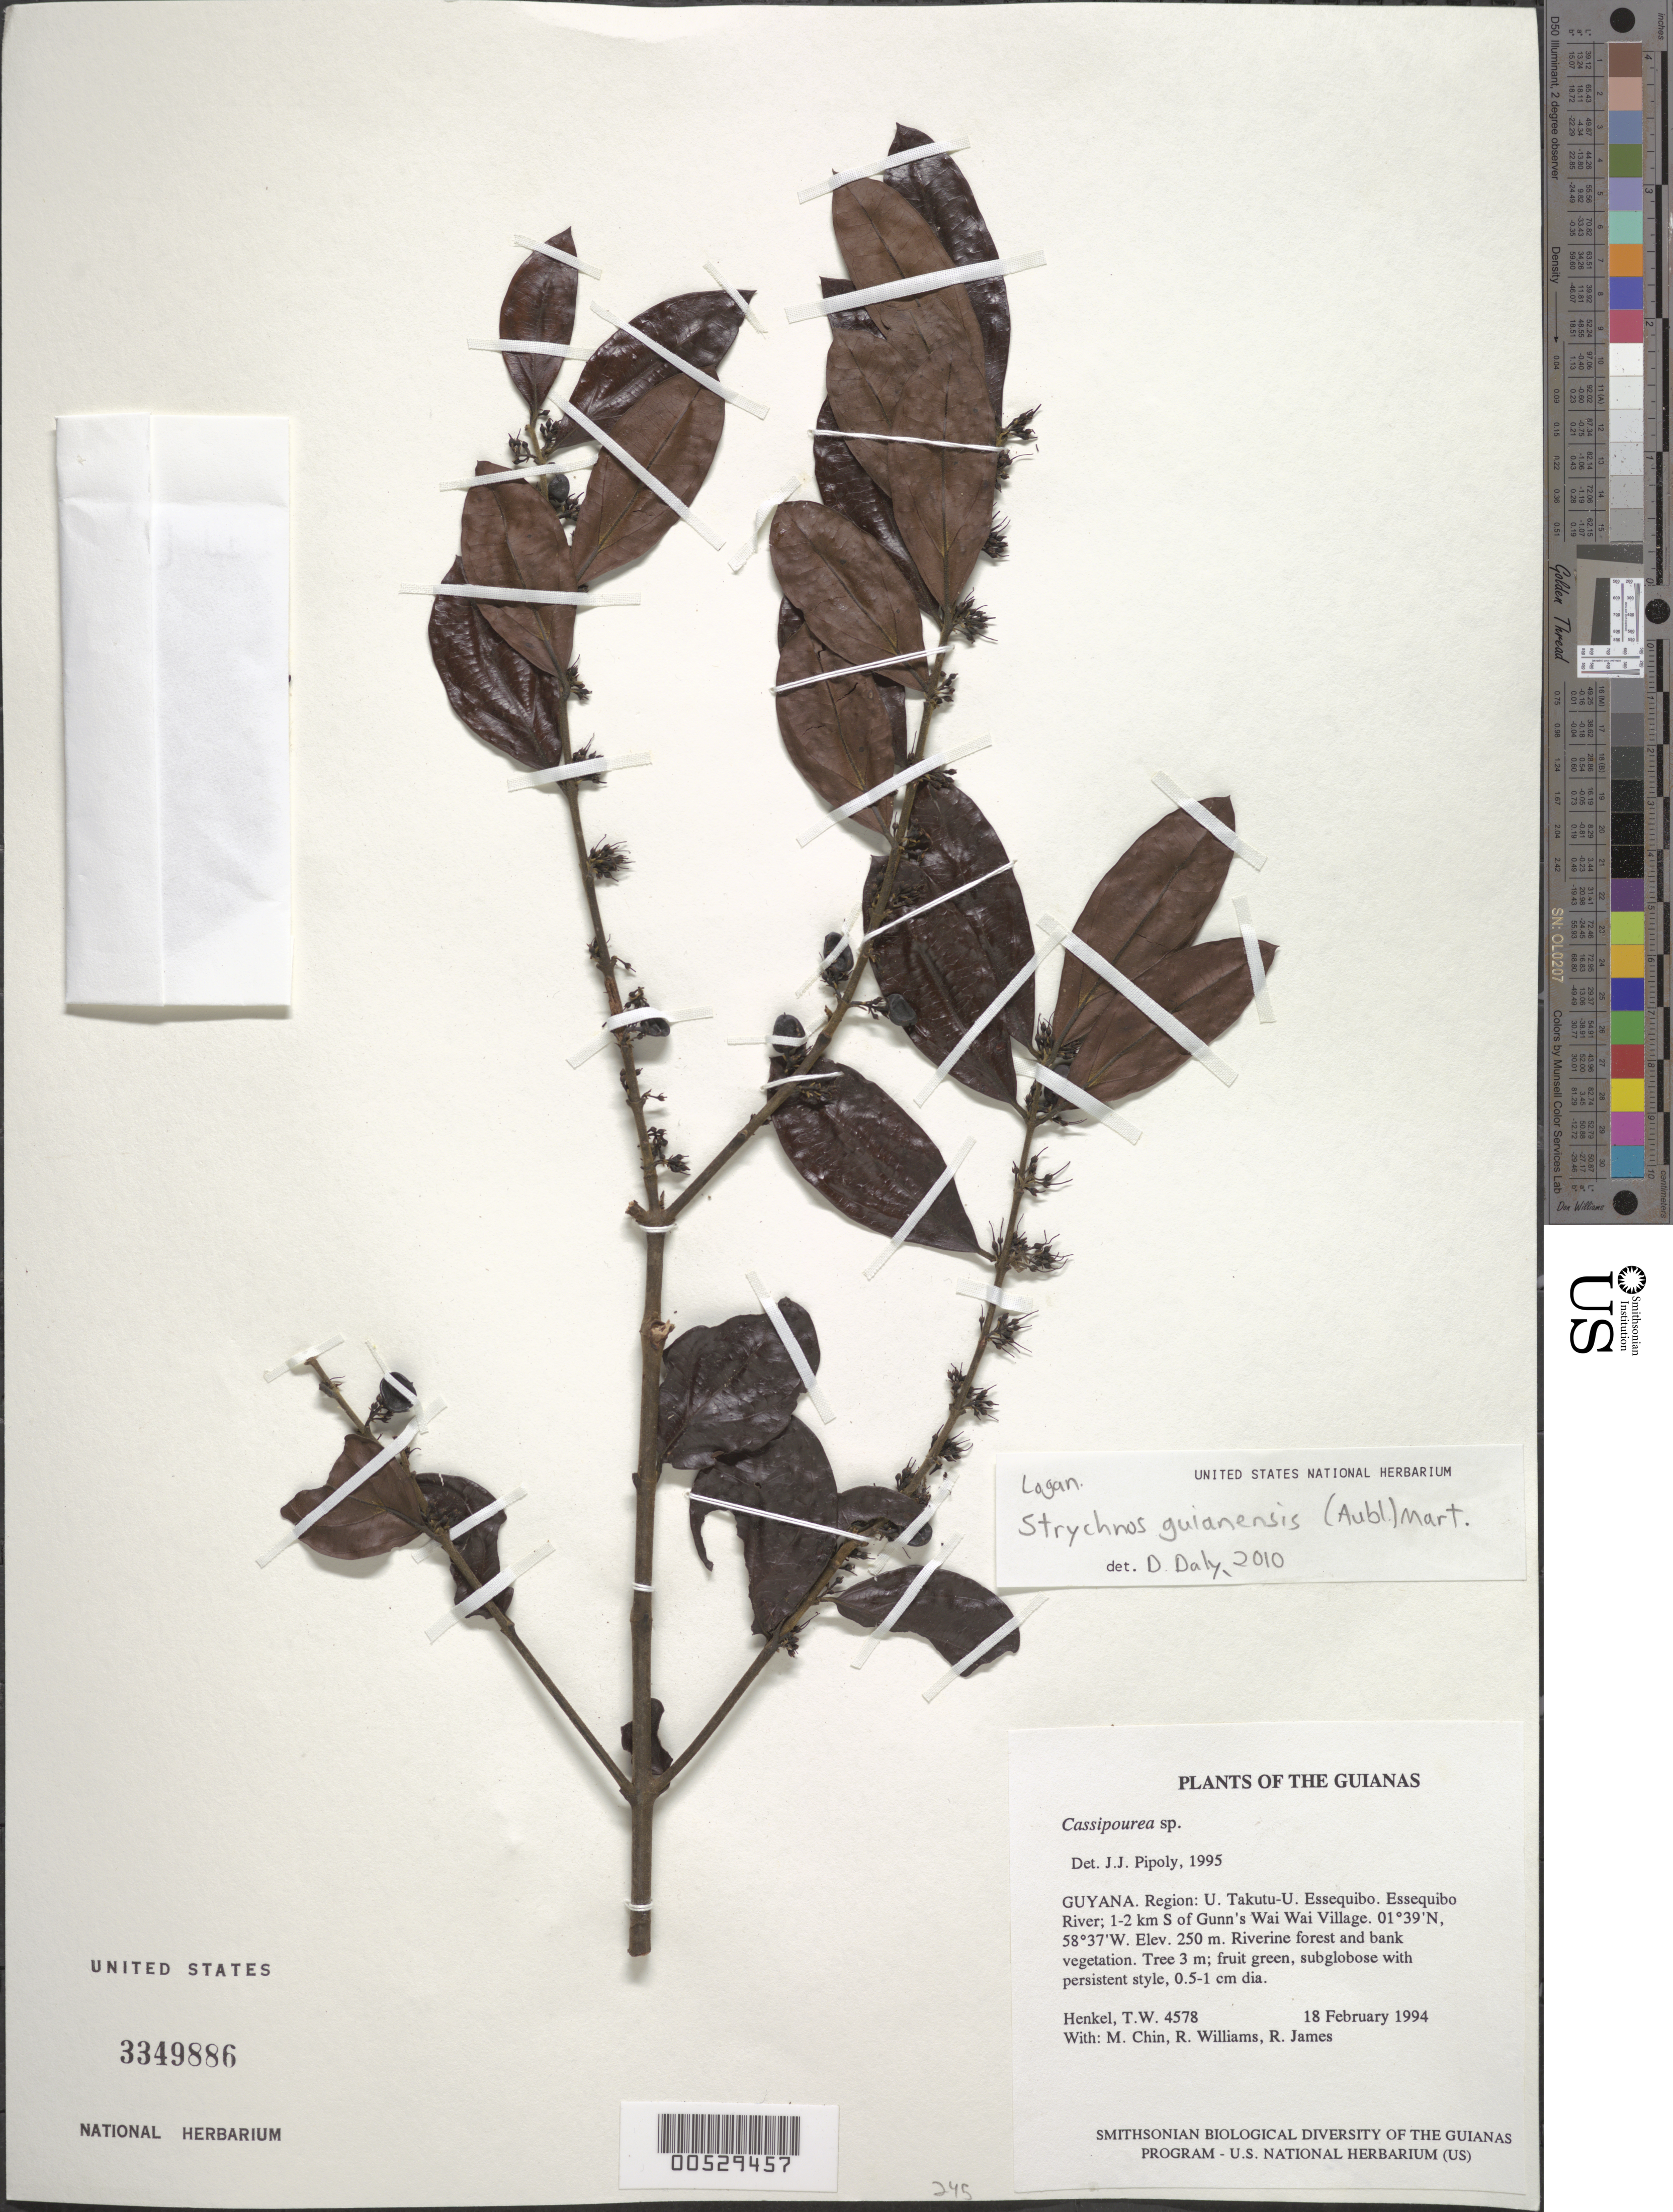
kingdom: Plantae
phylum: Tracheophyta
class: Magnoliopsida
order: Gentianales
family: Loganiaceae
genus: Strychnos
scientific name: Strychnos guianensis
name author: (Aubl.) Mart.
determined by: Daly, D. C.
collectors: T. Henkel, M. Chin, R. Williams & R. James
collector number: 4578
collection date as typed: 18 February 1994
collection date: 1994-02-18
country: Guyana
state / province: U. Takutu-U. Essequibo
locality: Essequibo River; 1-2 km S of Gunn's Wai Wai Village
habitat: Riverine forest and bank vegetation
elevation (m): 250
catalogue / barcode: US 3349886